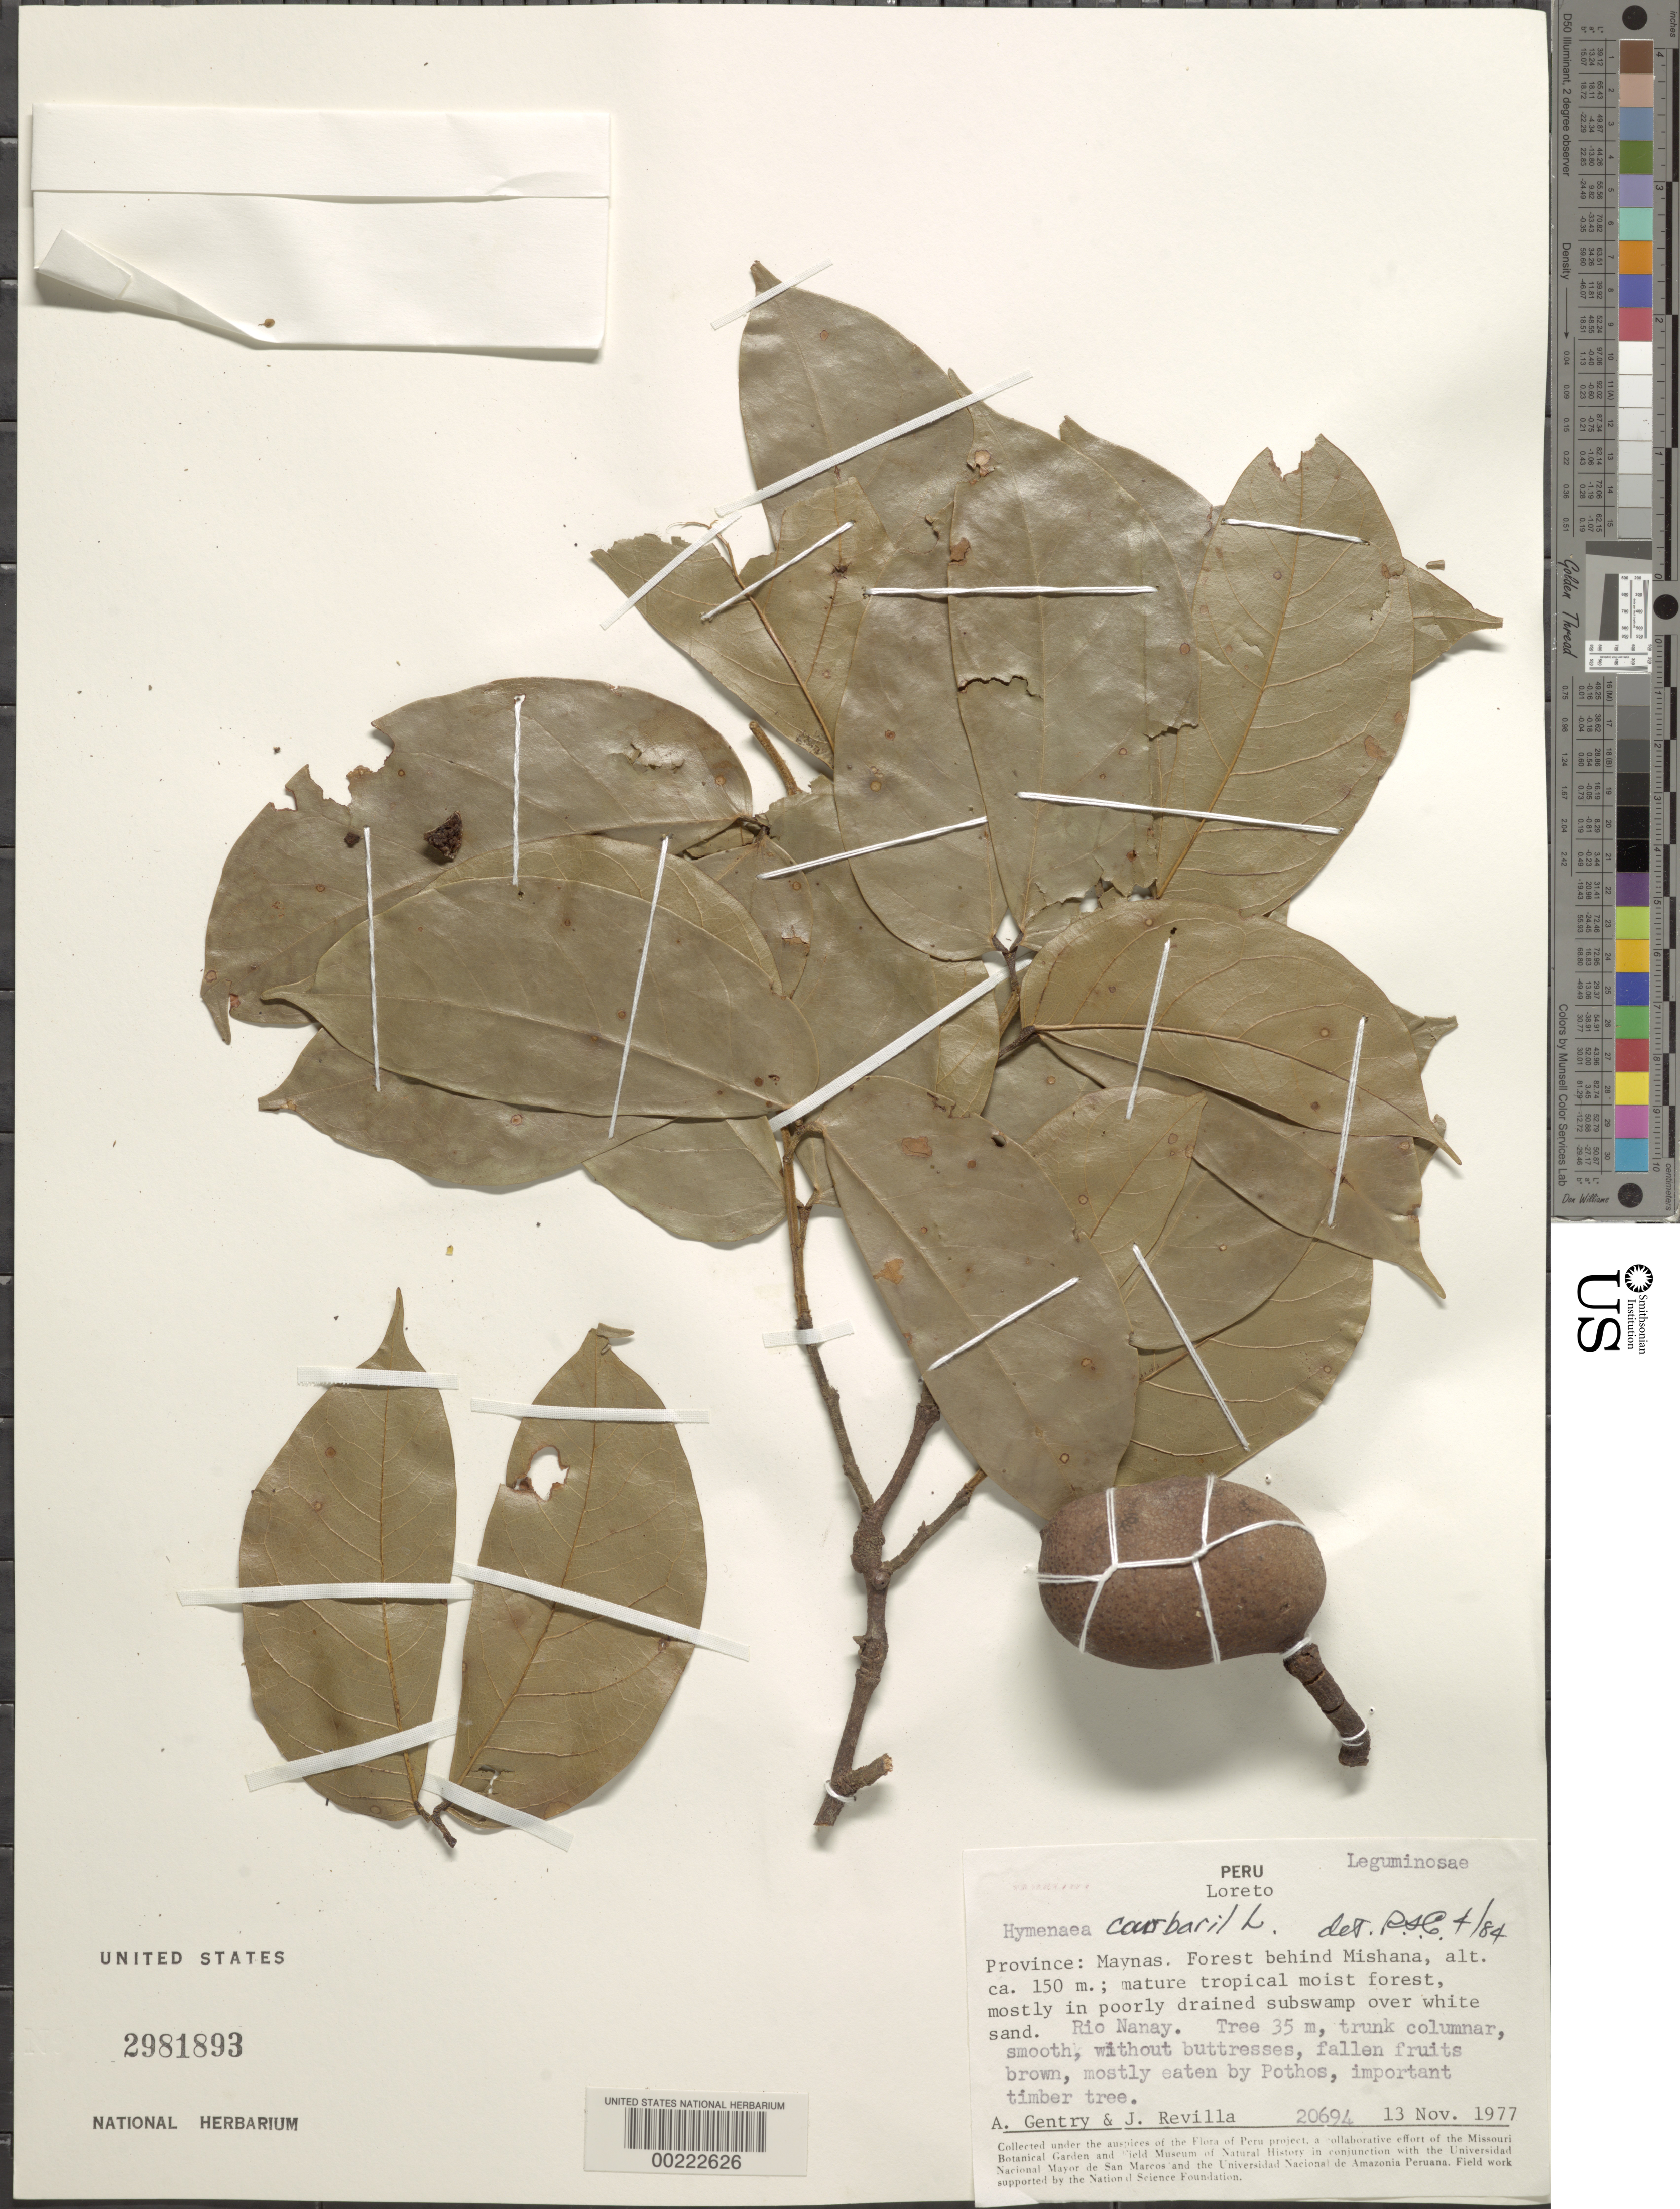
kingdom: Plantae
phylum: Tracheophyta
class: Magnoliopsida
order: Fabales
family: Fabaceae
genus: Hymenaea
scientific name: Hymenaea courbaril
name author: L.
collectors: A. H. Gentry & J. Revilla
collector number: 20694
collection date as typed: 13 Nov 1977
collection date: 1977-11-13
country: Peru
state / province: Loreto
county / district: Maynas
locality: Forest behind mishana; rio nanay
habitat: Mature tropical moist forest, most in poor drained subswamp over white sand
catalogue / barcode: US 2981893